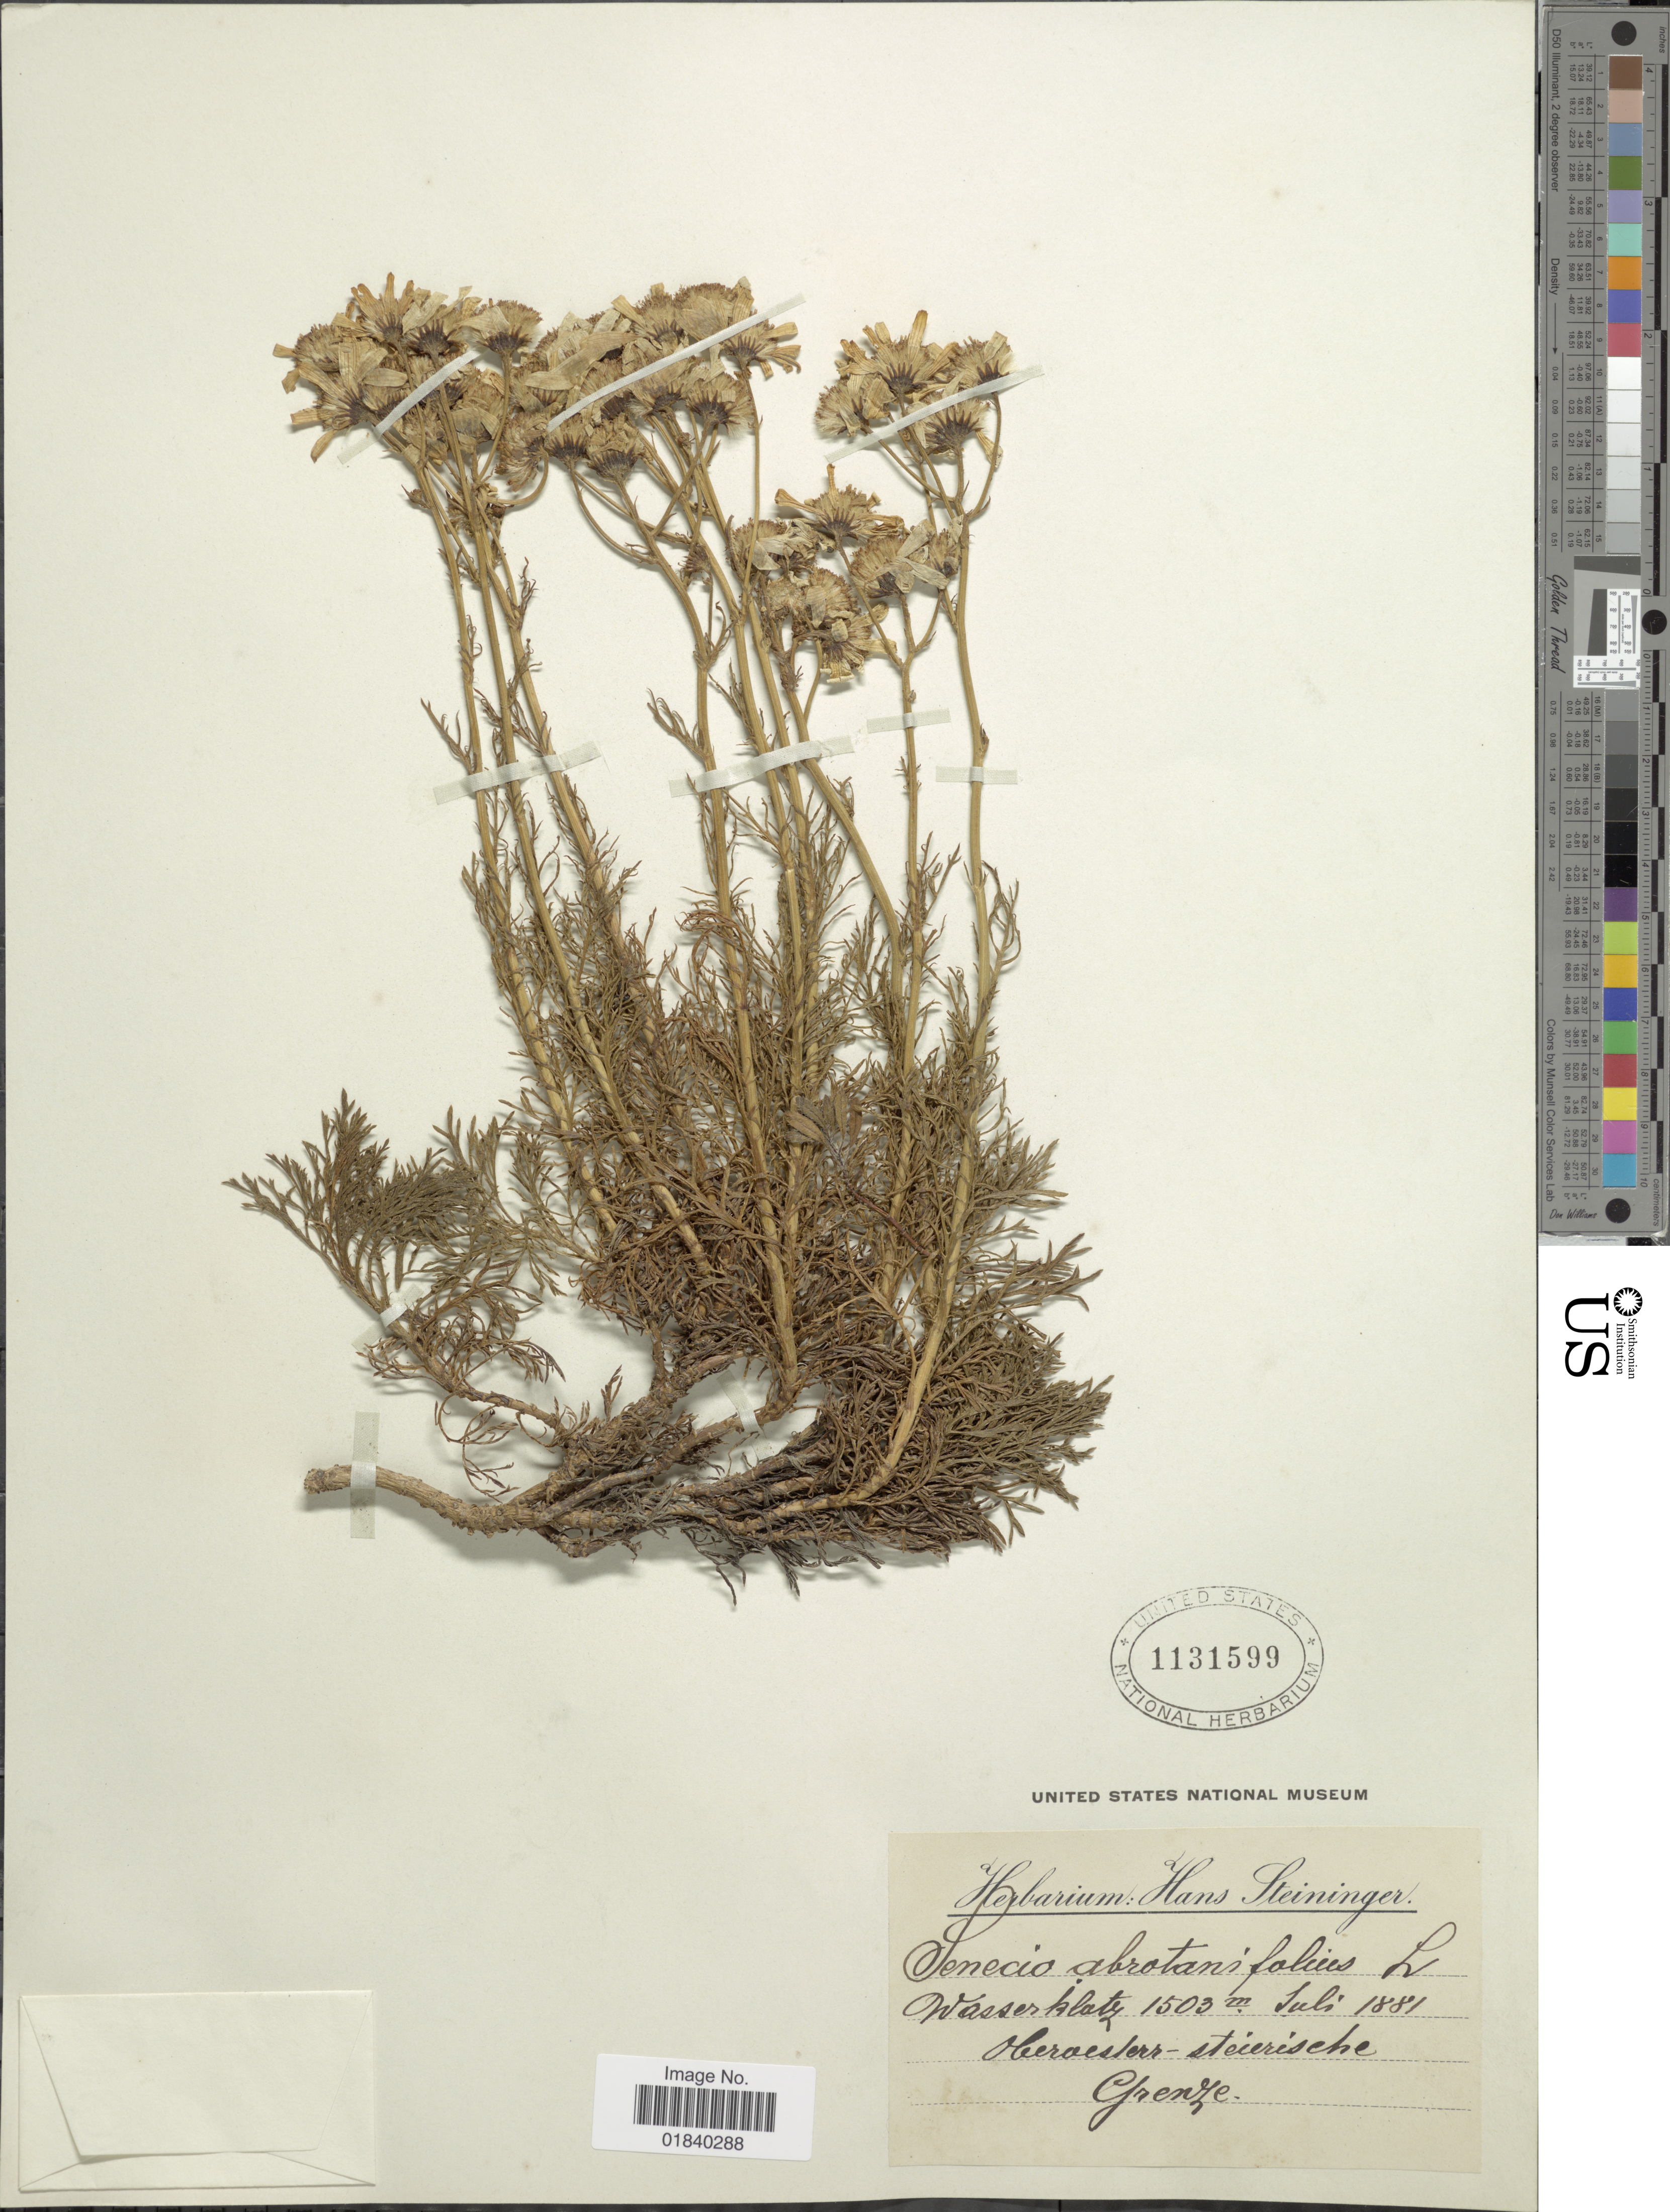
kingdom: Plantae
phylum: Tracheophyta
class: Magnoliopsida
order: Asterales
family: Asteraceae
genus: Jacobaea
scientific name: Jacobaea abrotanifolia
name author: (L.) Moench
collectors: ex herb. Hans Steininger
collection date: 1881-07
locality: Wasserklatz, Oberoester-Steierische, Grenze.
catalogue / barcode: US 1131599